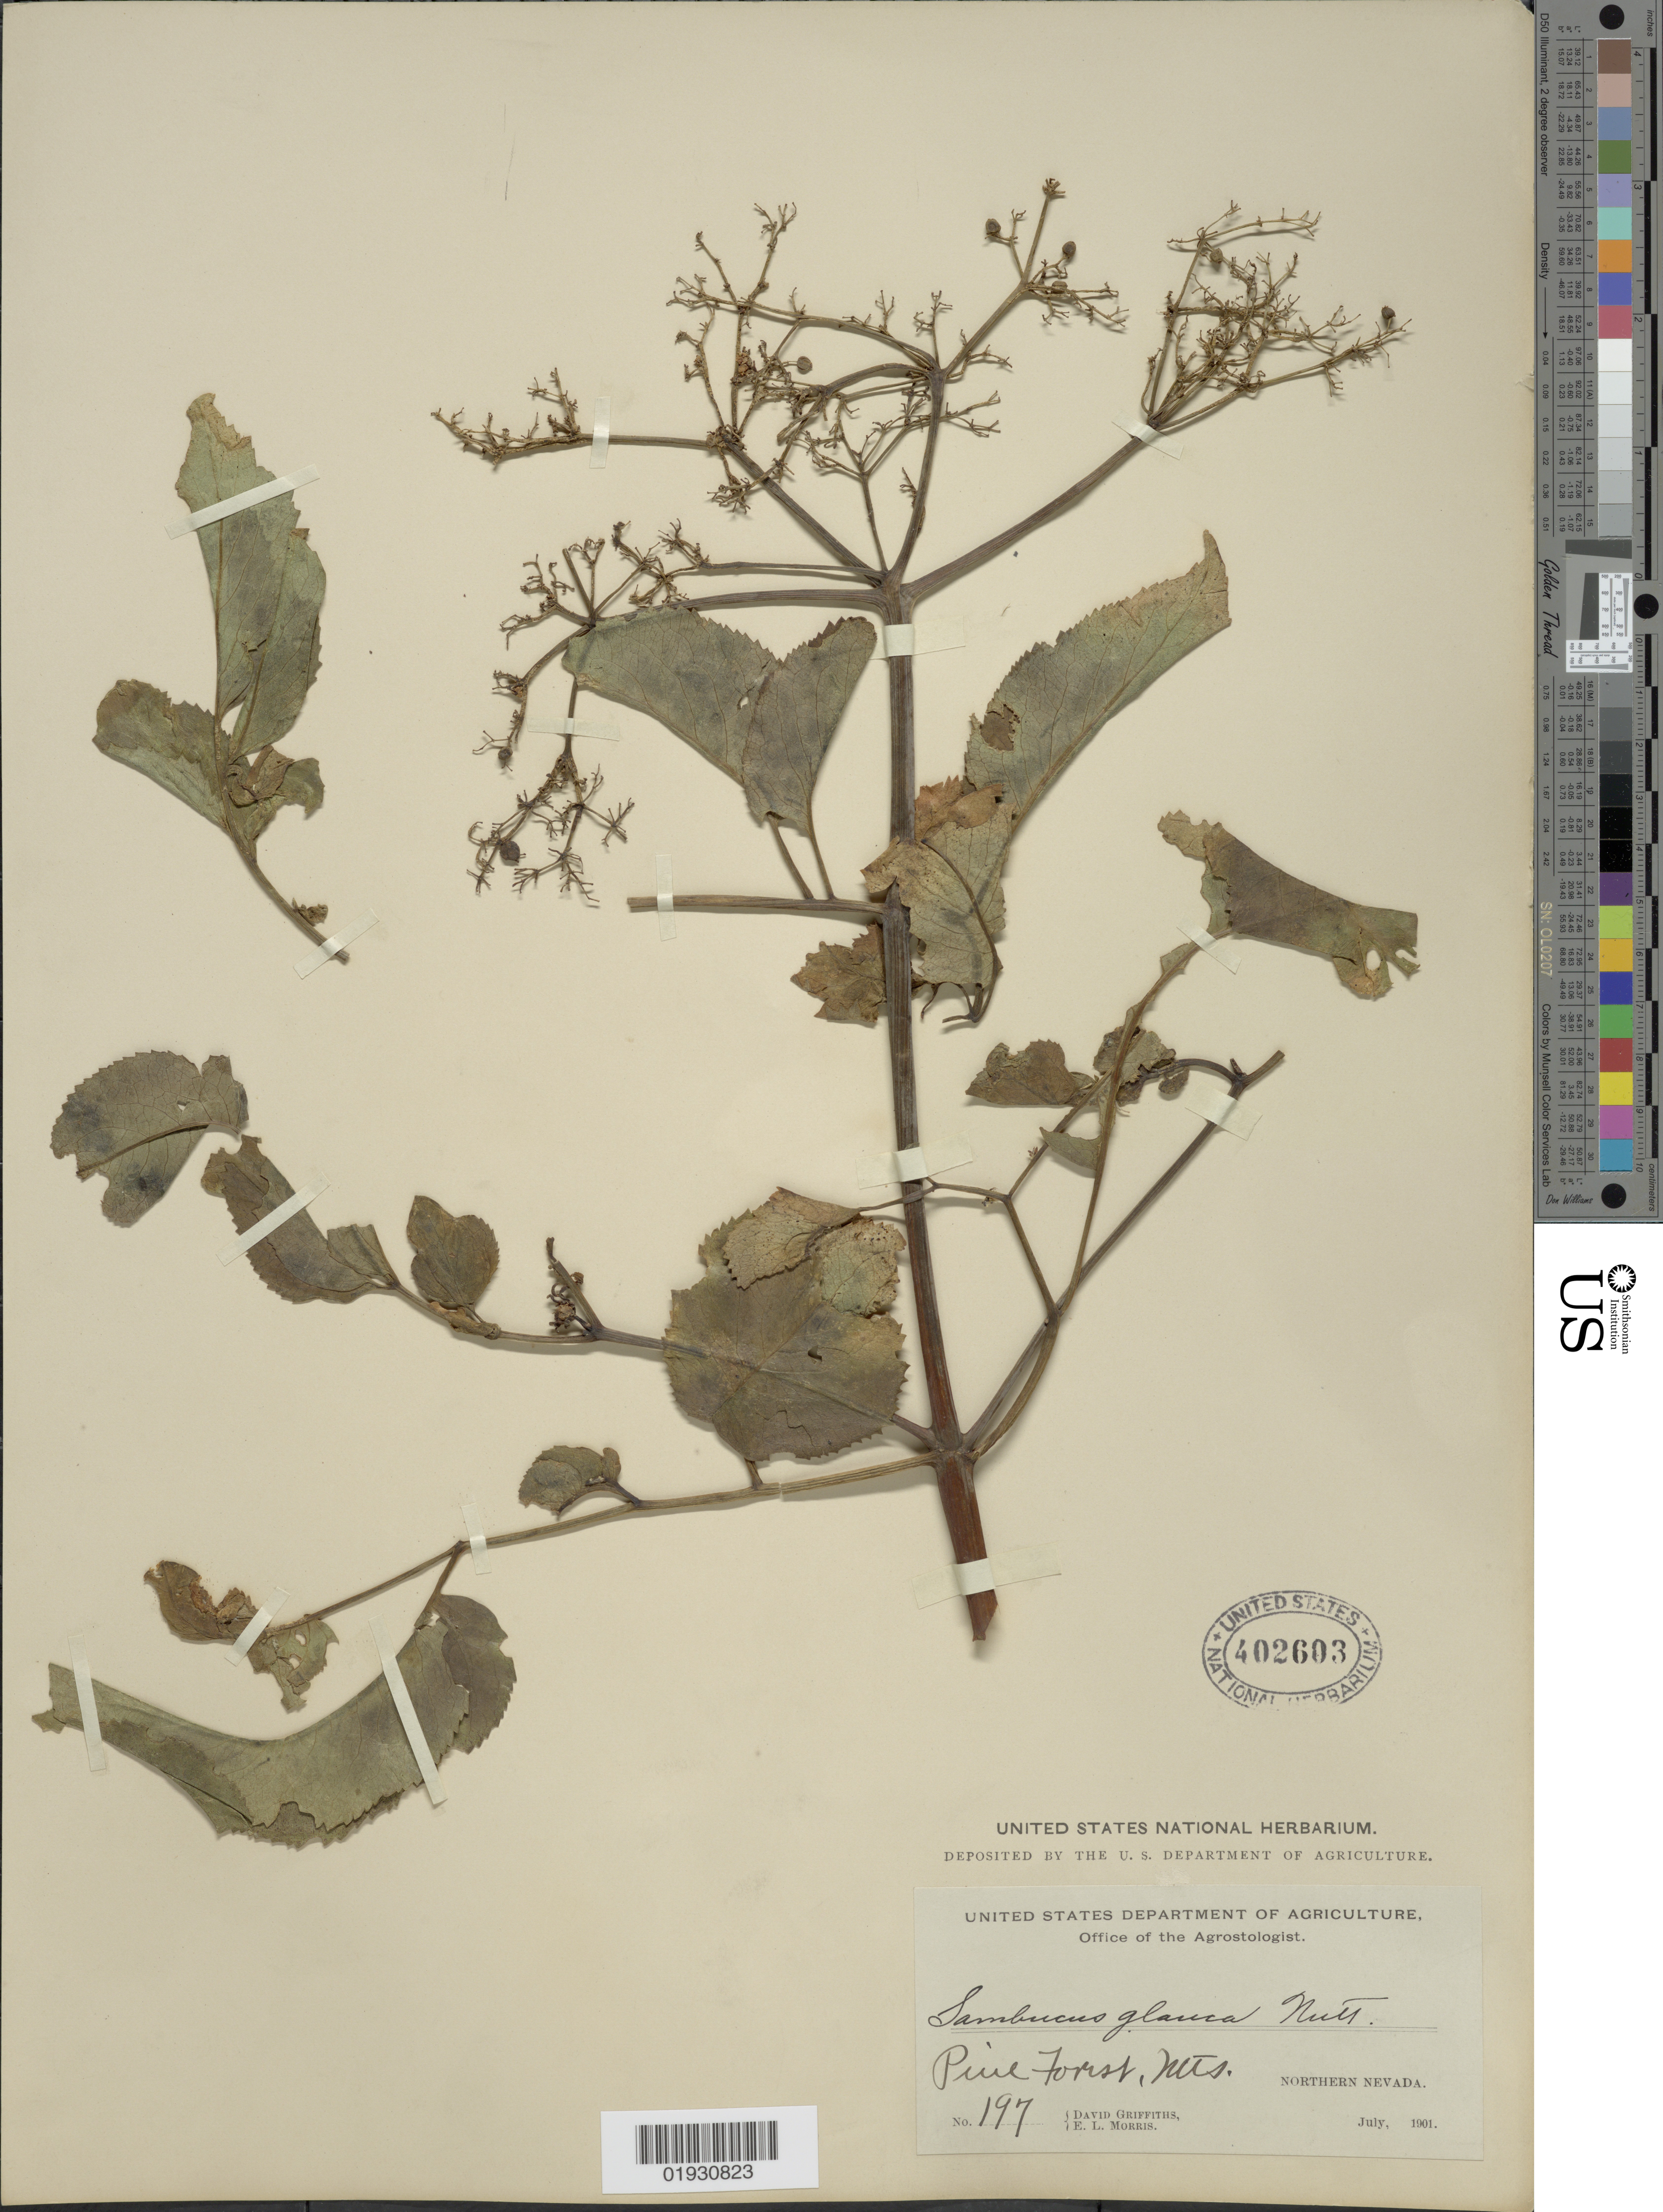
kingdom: Plantae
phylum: Tracheophyta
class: Magnoliopsida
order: Dipsacales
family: Viburnaceae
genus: Sambucus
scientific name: Sambucus cerulea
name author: Raf.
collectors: D. Griffiths & E. Morris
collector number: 197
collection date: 1901-07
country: United States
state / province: Nevada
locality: Pine Forest, Mts. Northern Nevada.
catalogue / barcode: US 402603